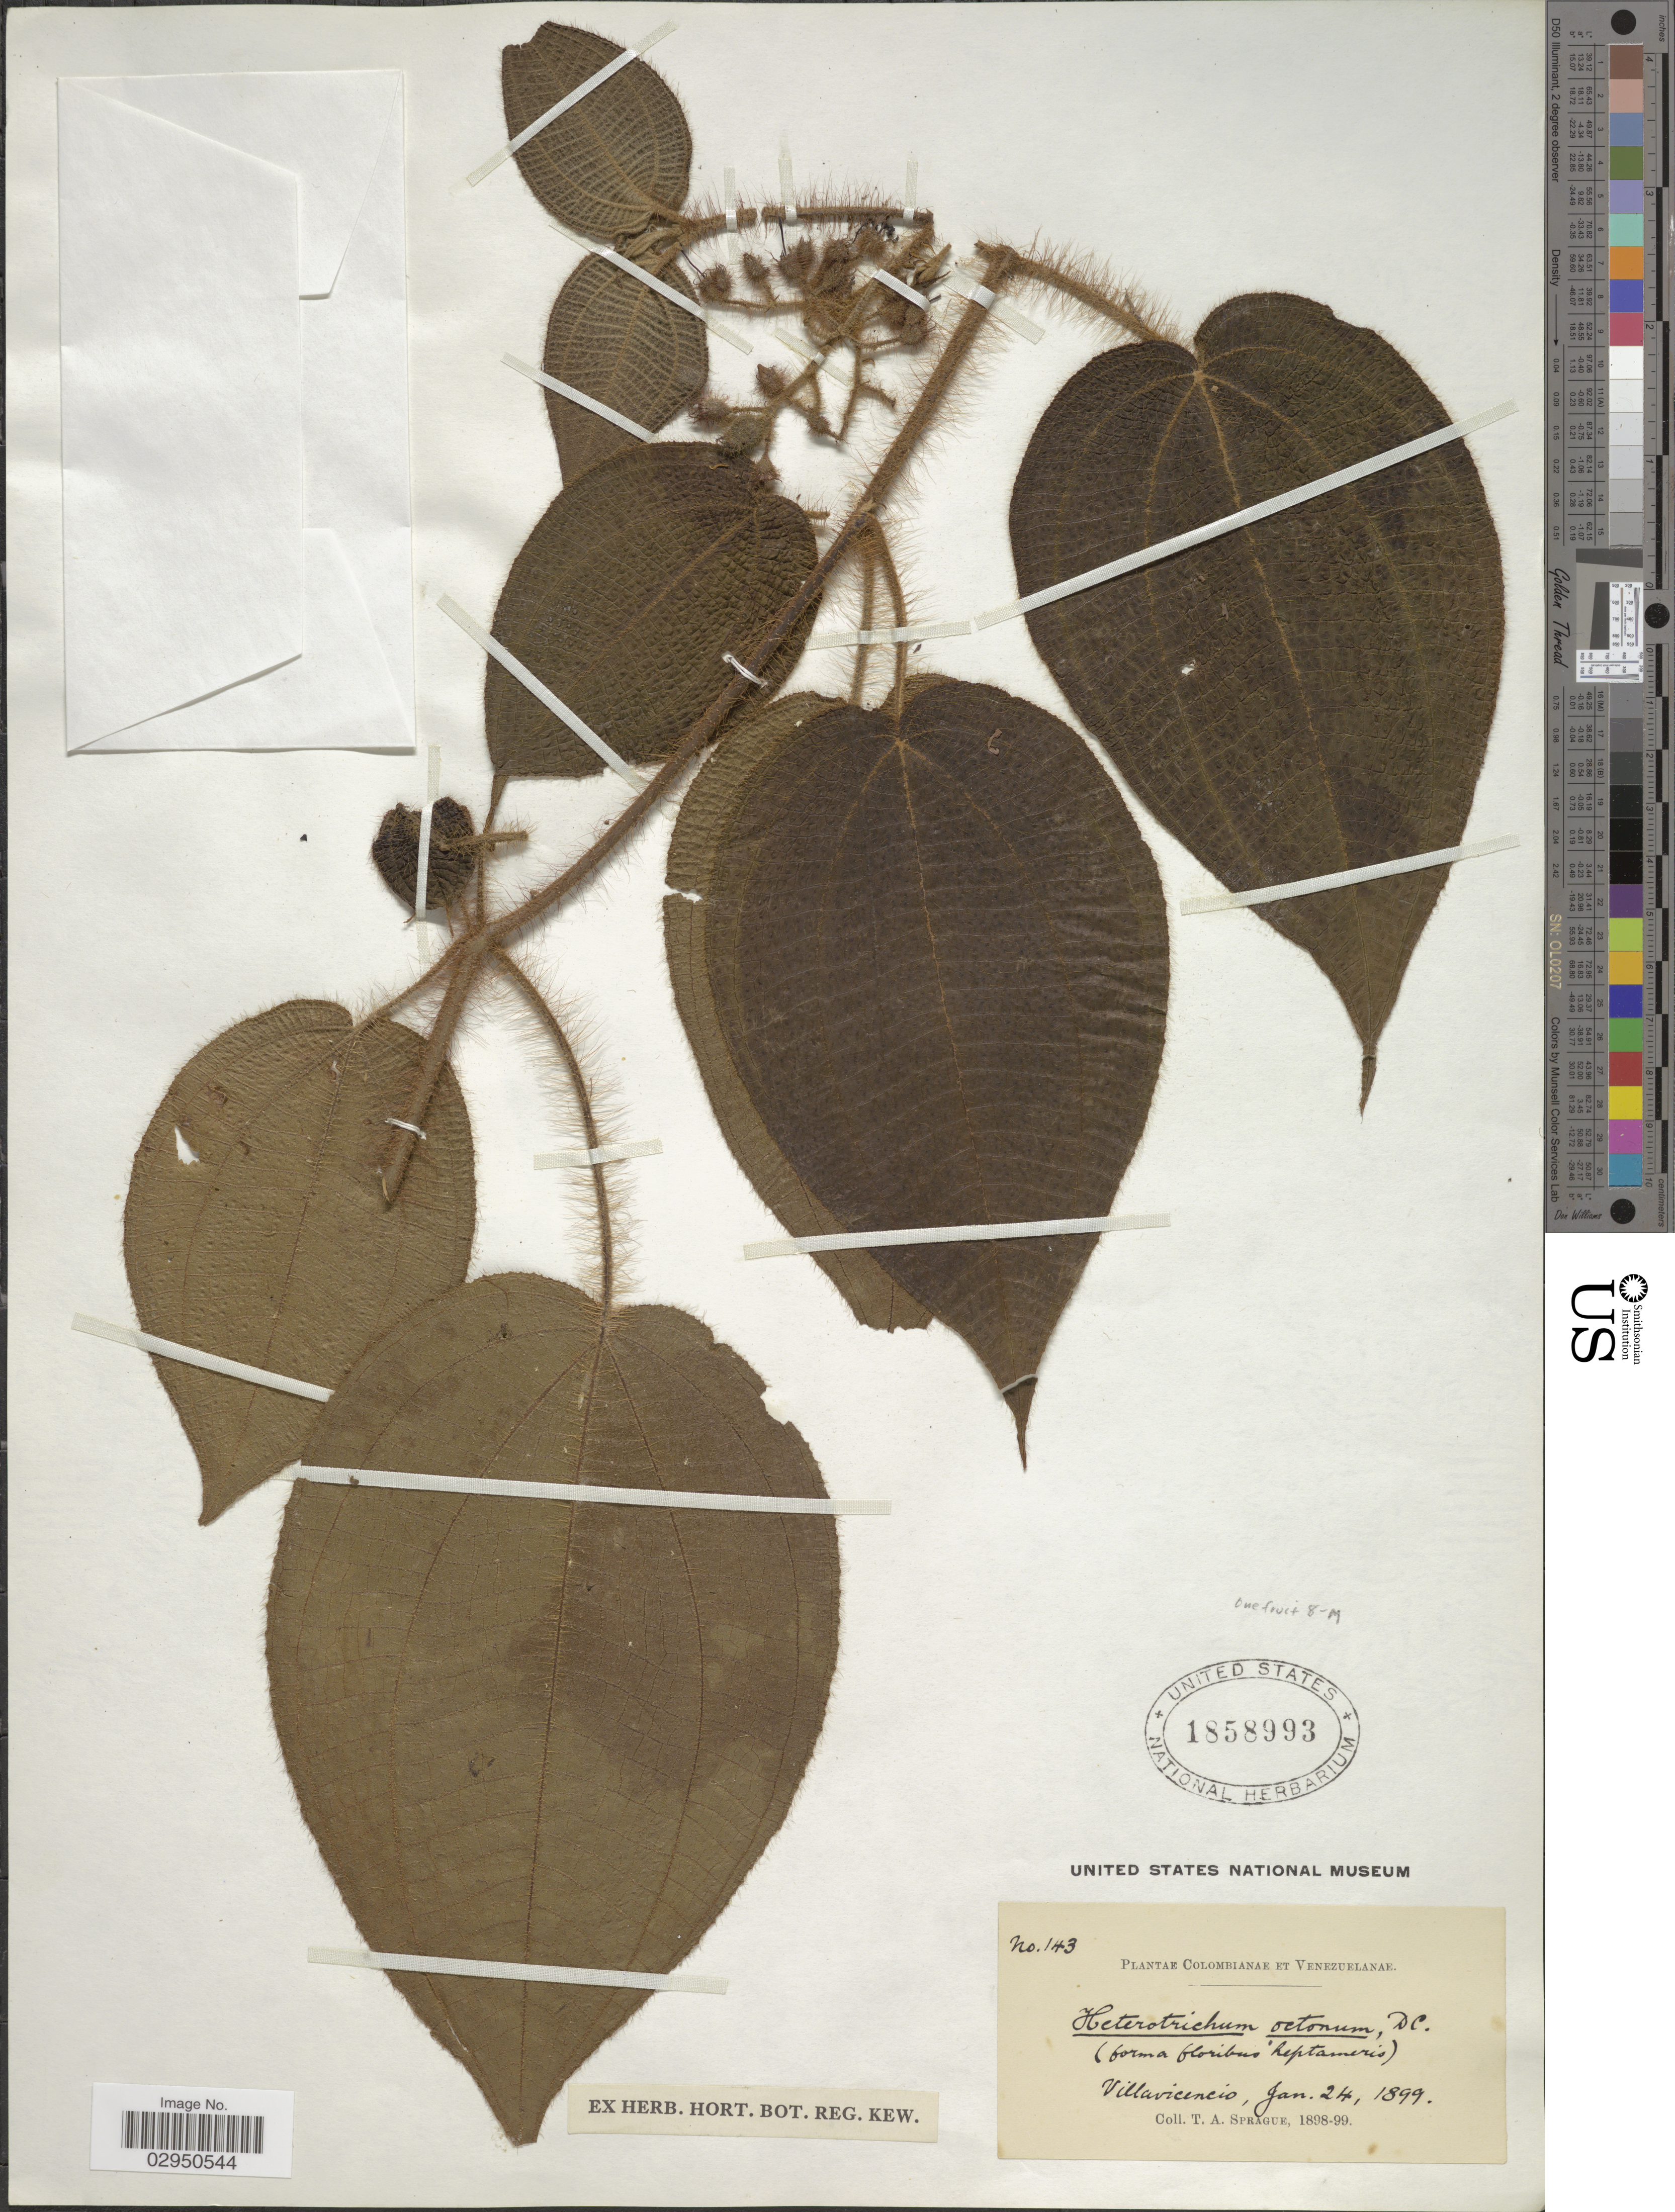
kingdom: Plantae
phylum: Tracheophyta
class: Magnoliopsida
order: Myrtales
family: Melastomataceae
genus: Clidemia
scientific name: Clidemia octona subsp. octona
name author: (Bonpl.) L.O. Williams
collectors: T. A. Sprague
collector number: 143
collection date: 1899-01-24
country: Colombia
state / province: Meta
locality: Colombianae et Venezuelanae. Villavicencio.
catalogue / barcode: US 1858993